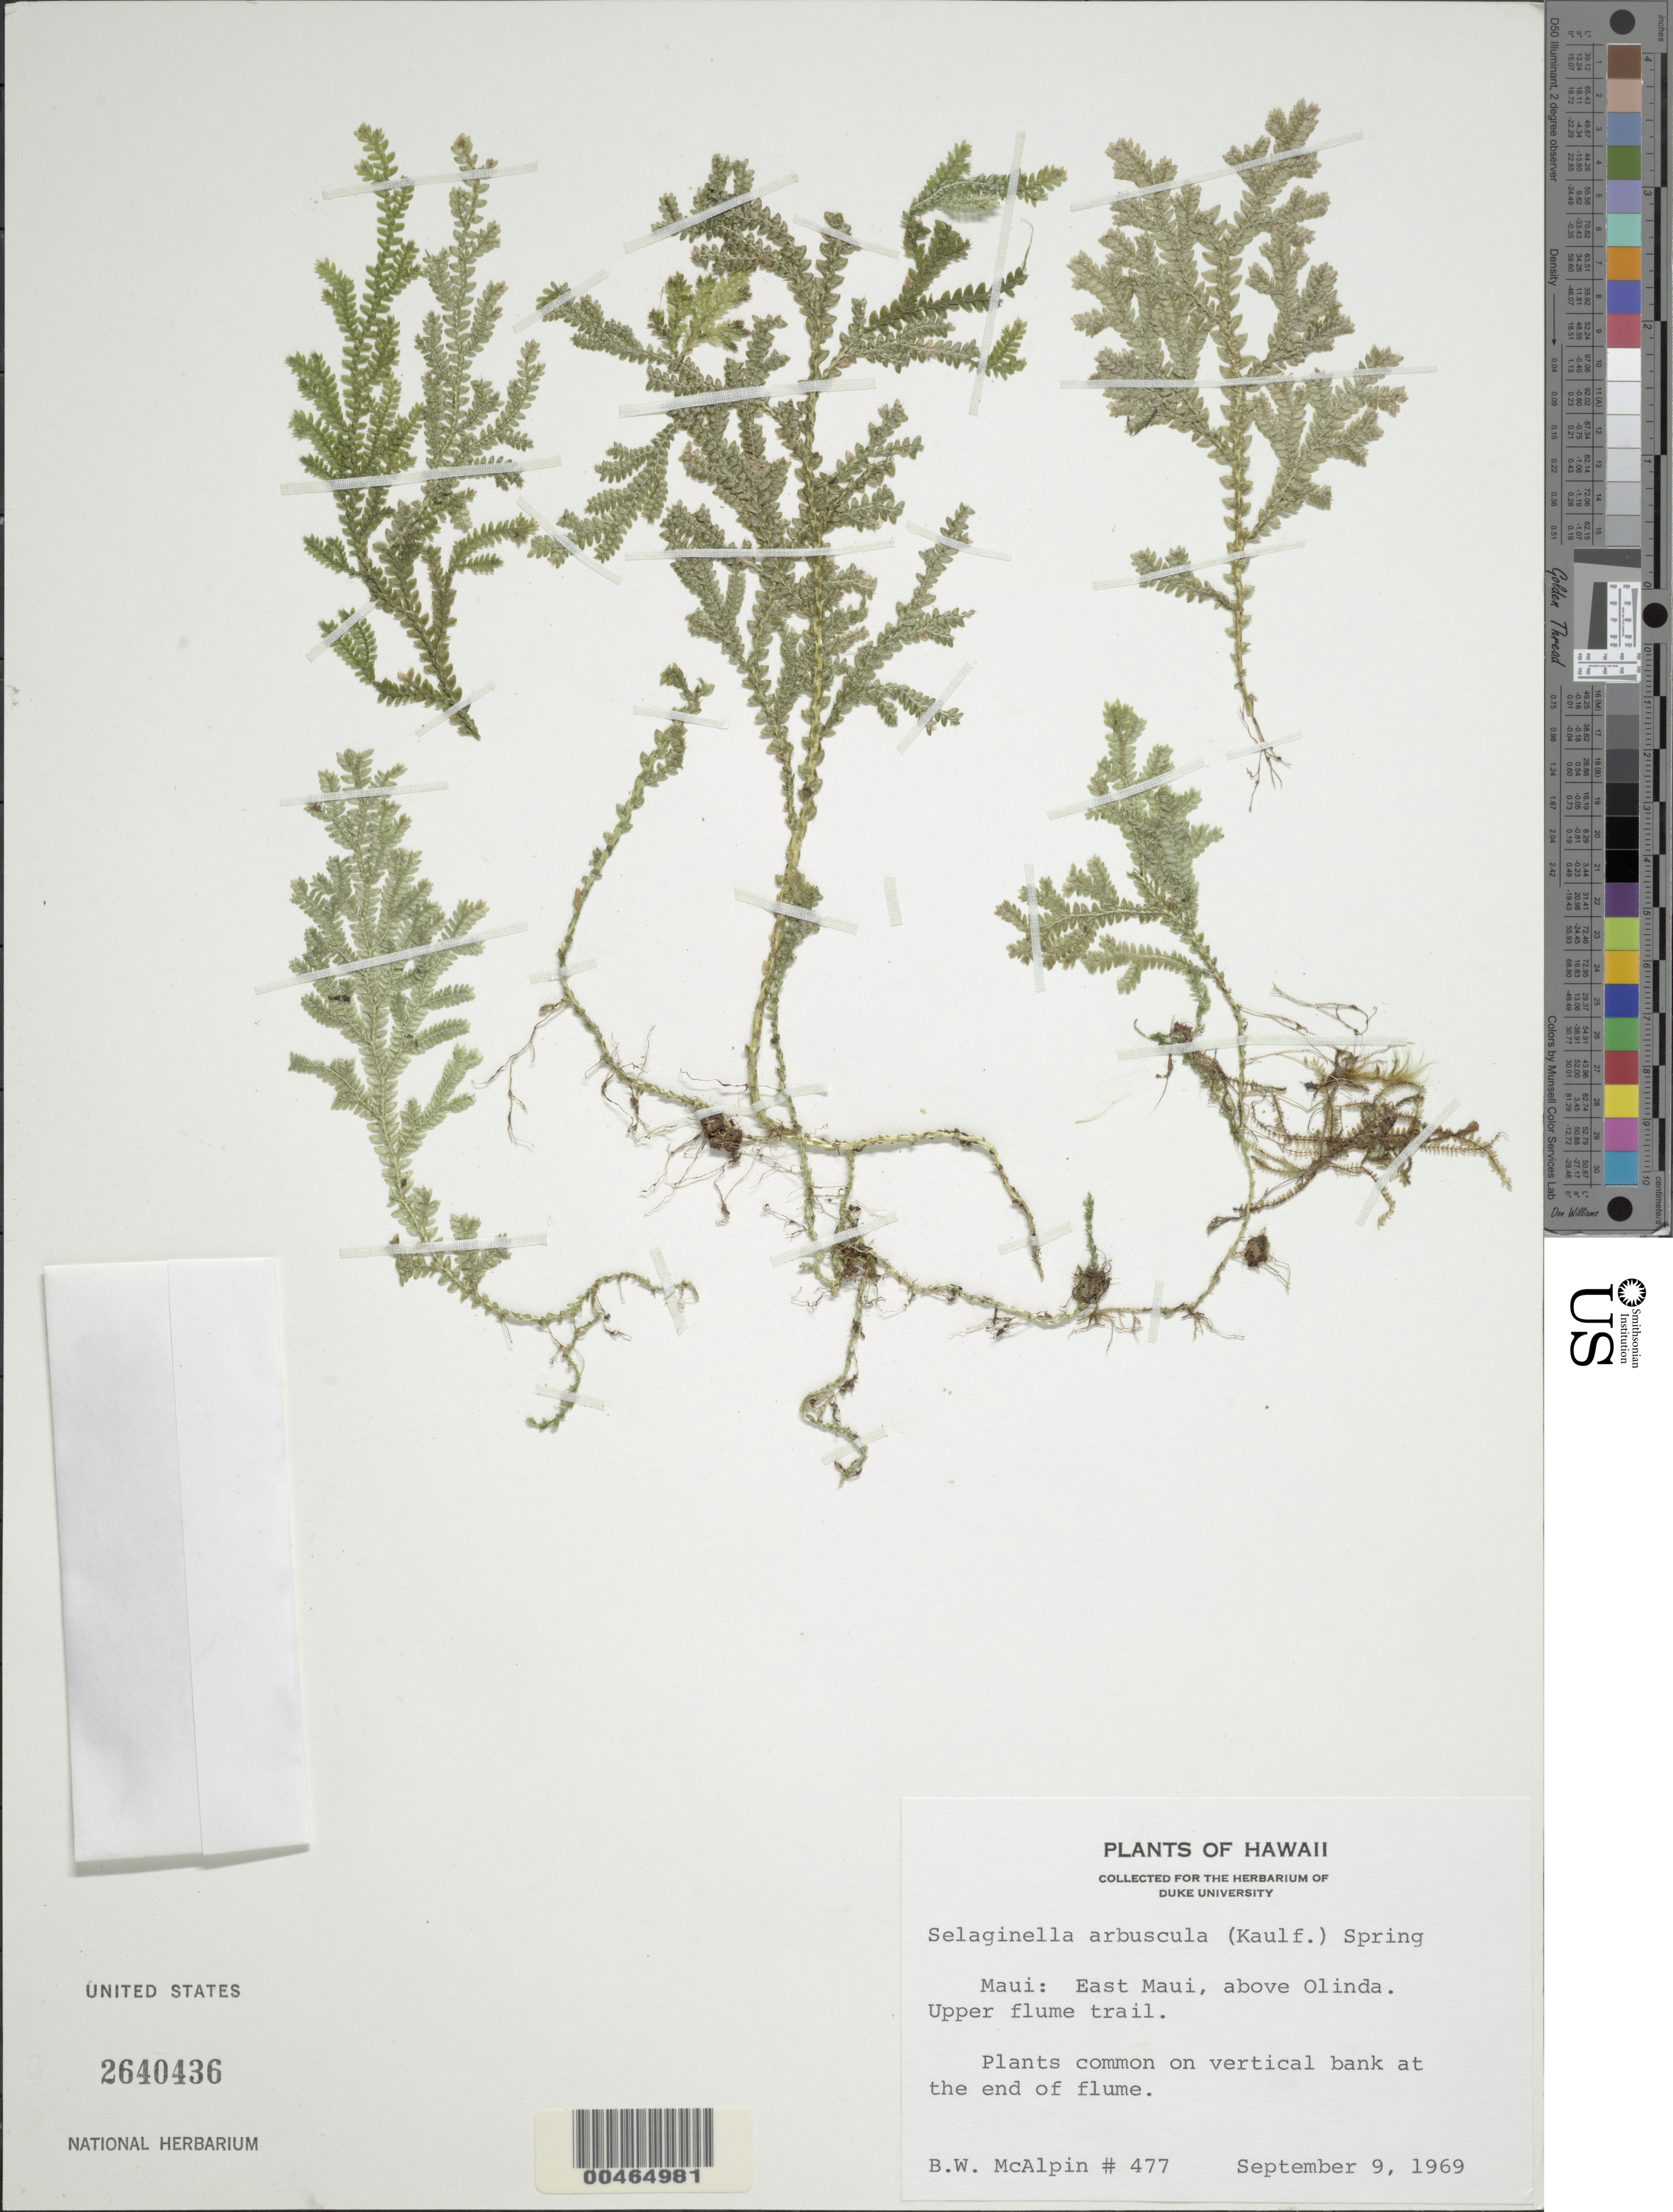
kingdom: Plantae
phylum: Tracheophyta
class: Lycopodiopsida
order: Selaginellales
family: Selaginellaceae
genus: Selaginella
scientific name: Selaginella arbuscula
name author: (Kualf.) Spring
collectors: B. McAlpine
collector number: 477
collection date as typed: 9 Sep 1969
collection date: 1969-09-09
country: United States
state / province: Hawaii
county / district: Maui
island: Maui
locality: E Maui, above Olinda, Maui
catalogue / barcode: US 2640436